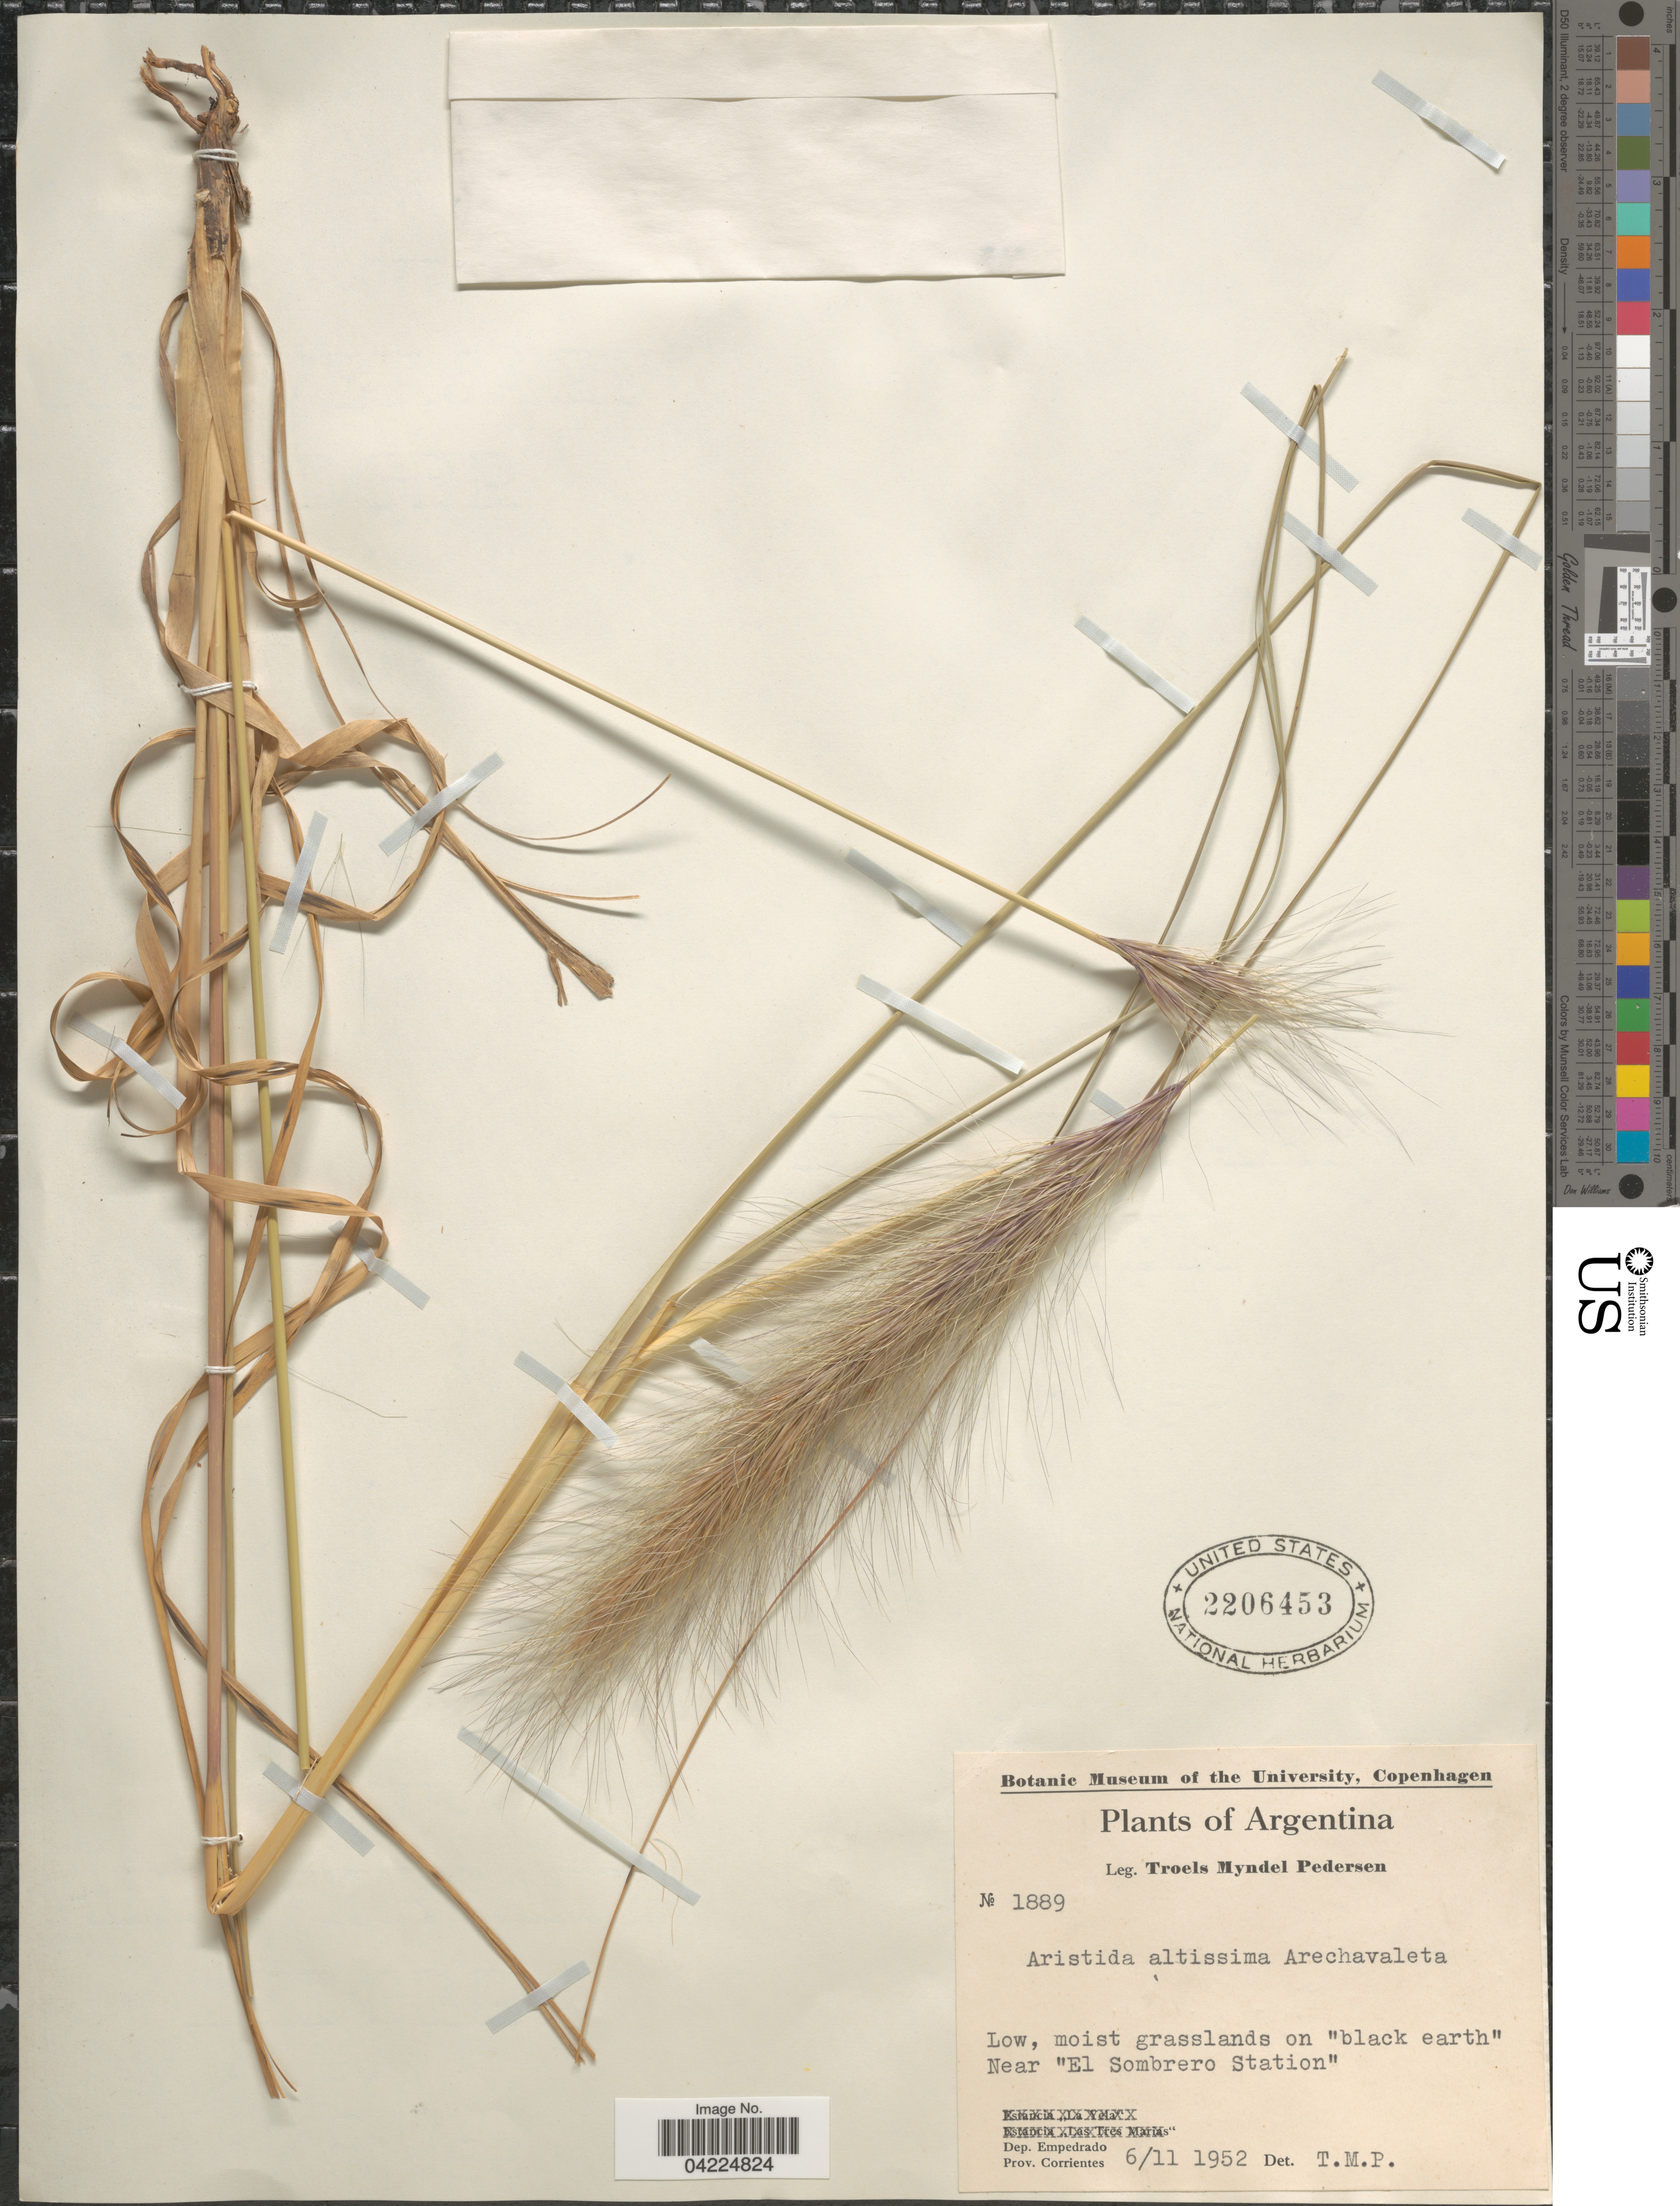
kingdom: Plantae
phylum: Tracheophyta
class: Liliopsida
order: Poales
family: Poaceae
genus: Aristida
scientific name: Aristida laevis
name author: Kunth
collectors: T. Pederson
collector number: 1889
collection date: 1952-11-06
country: Argentina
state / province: Corrientes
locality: Low, moist grasslands on "black earth" Near "El Sombrero Station". Dep. Empedrado.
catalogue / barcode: US 2206453